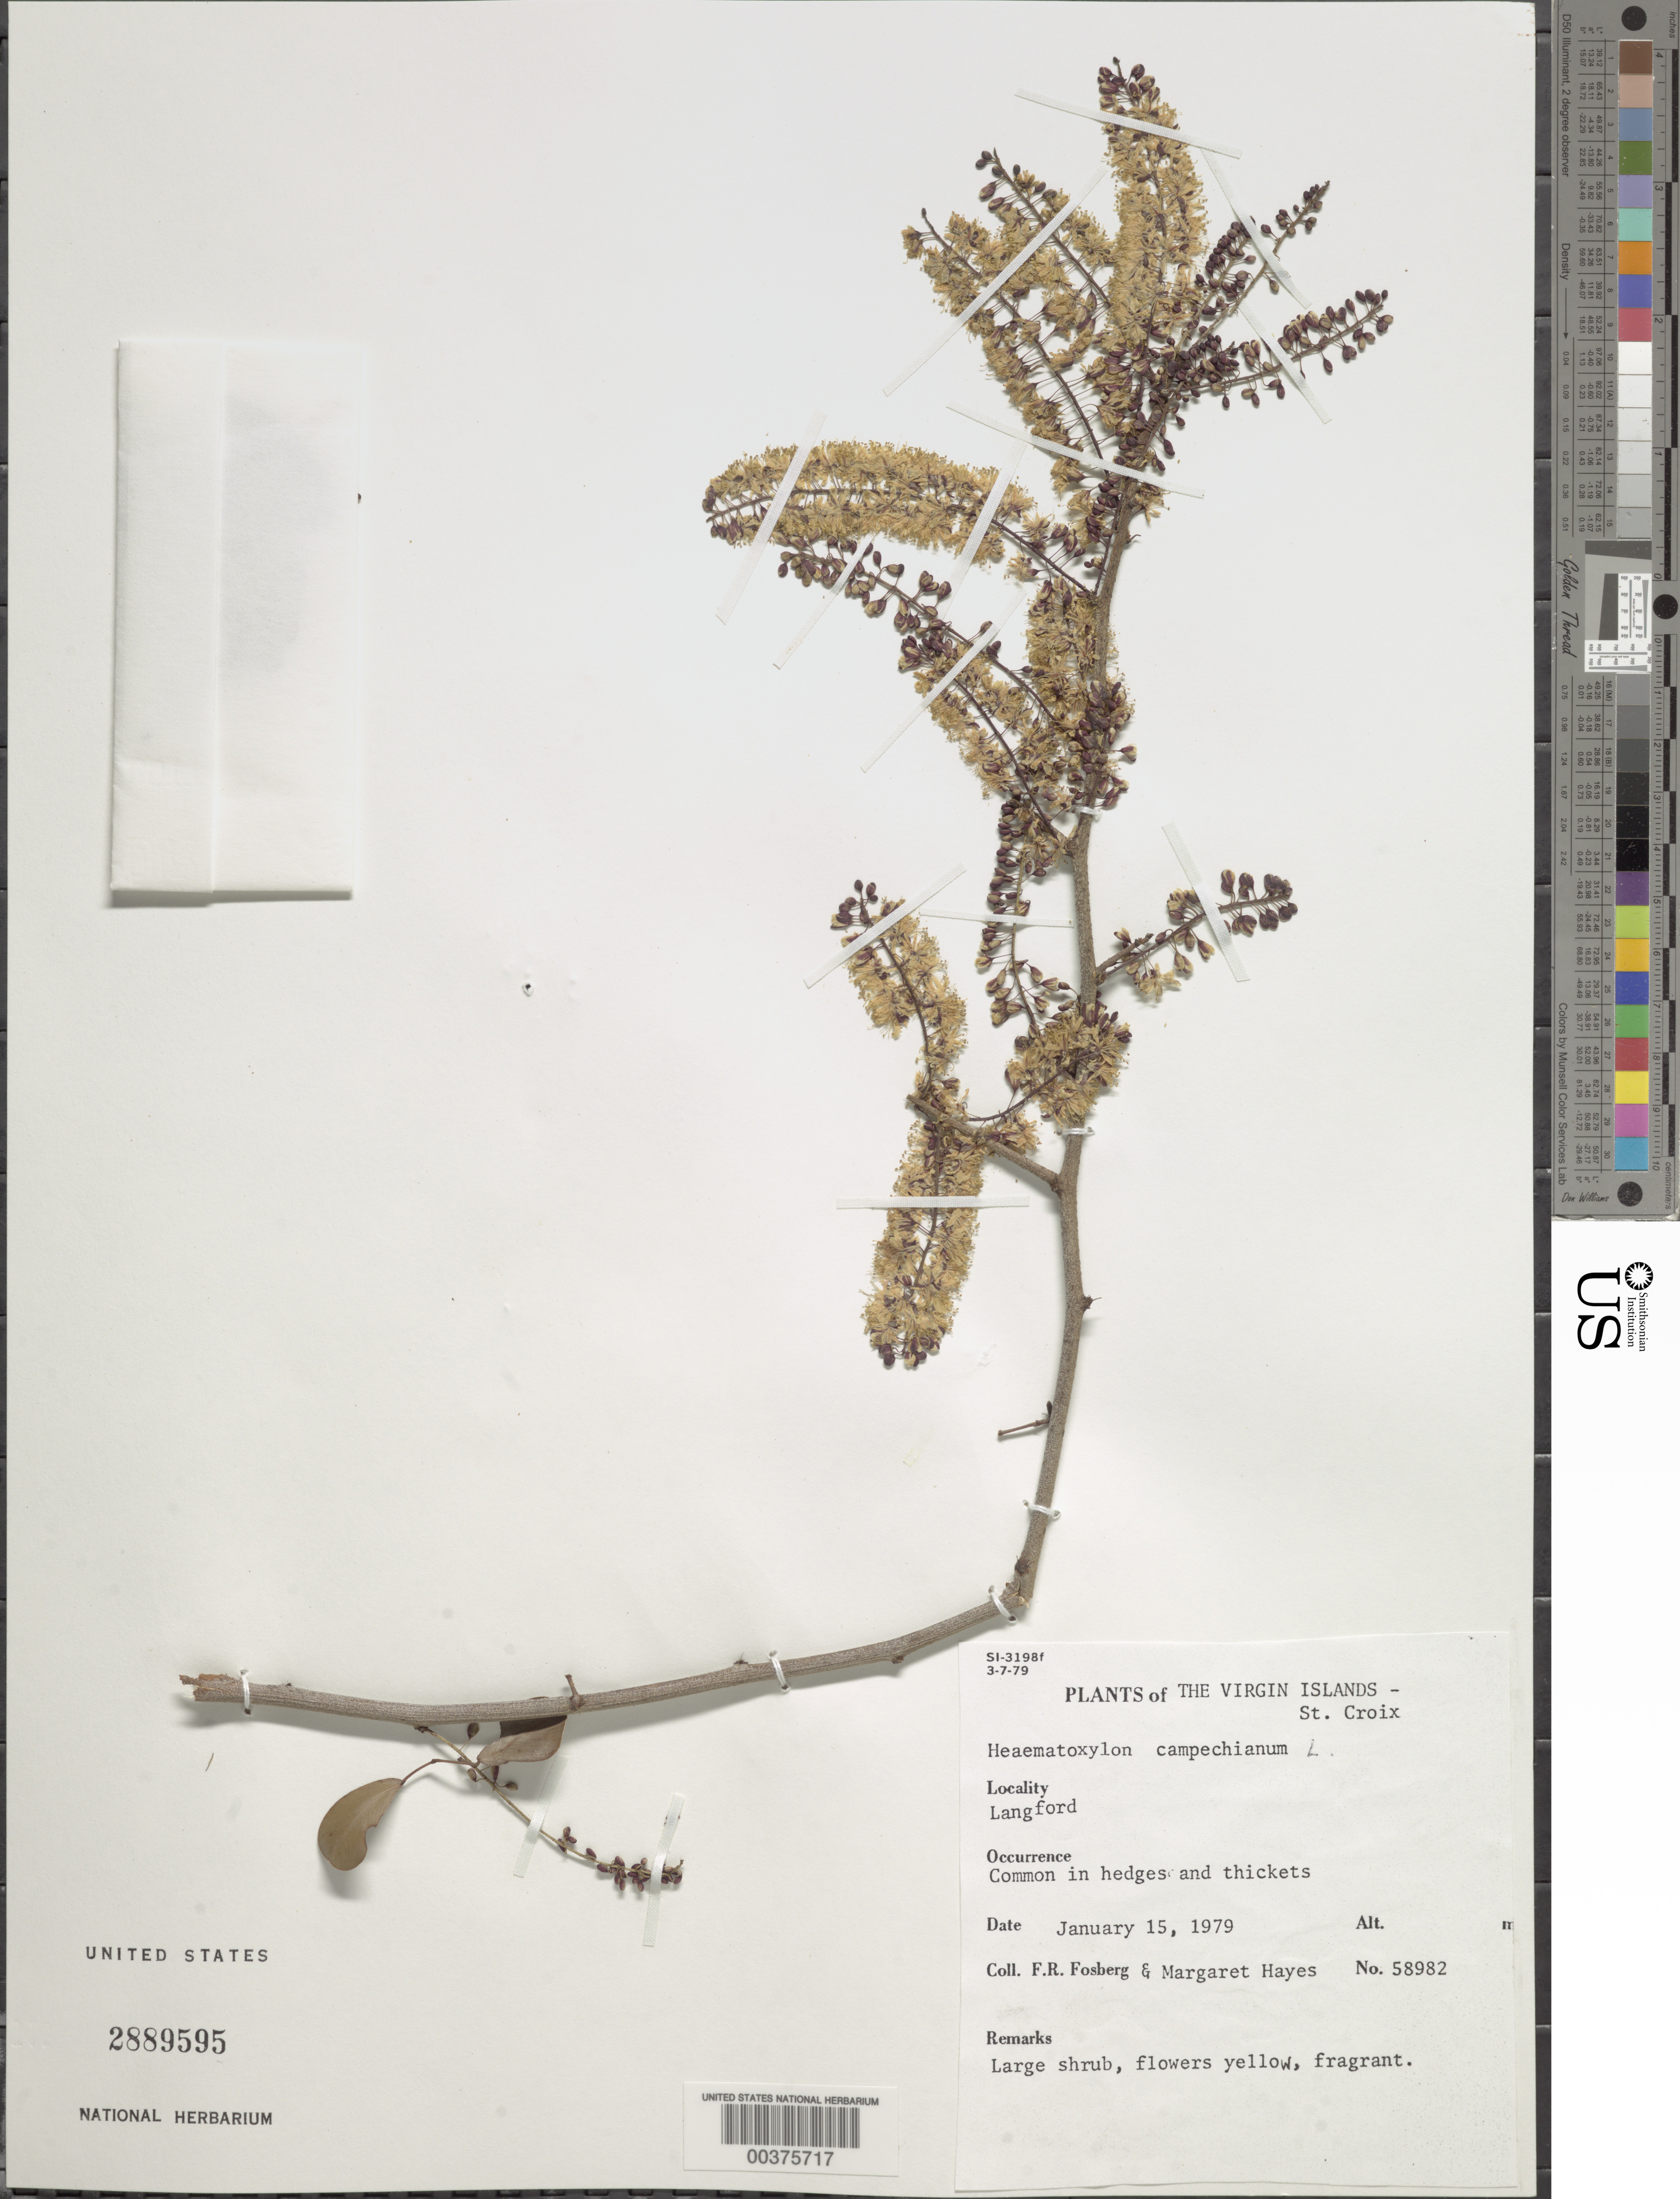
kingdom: Plantae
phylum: Tracheophyta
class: Magnoliopsida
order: Fabales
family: Fabaceae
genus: Haematoxylum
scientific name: Haematoxylum campechianum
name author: L.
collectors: F. R. Fosberg & M. Hayes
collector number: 58982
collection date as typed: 15 Jan 1979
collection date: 1979-01-15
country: U.S. Virgin Islands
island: St. Croix Island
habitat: Hedges and thickets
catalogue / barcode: US 2889595